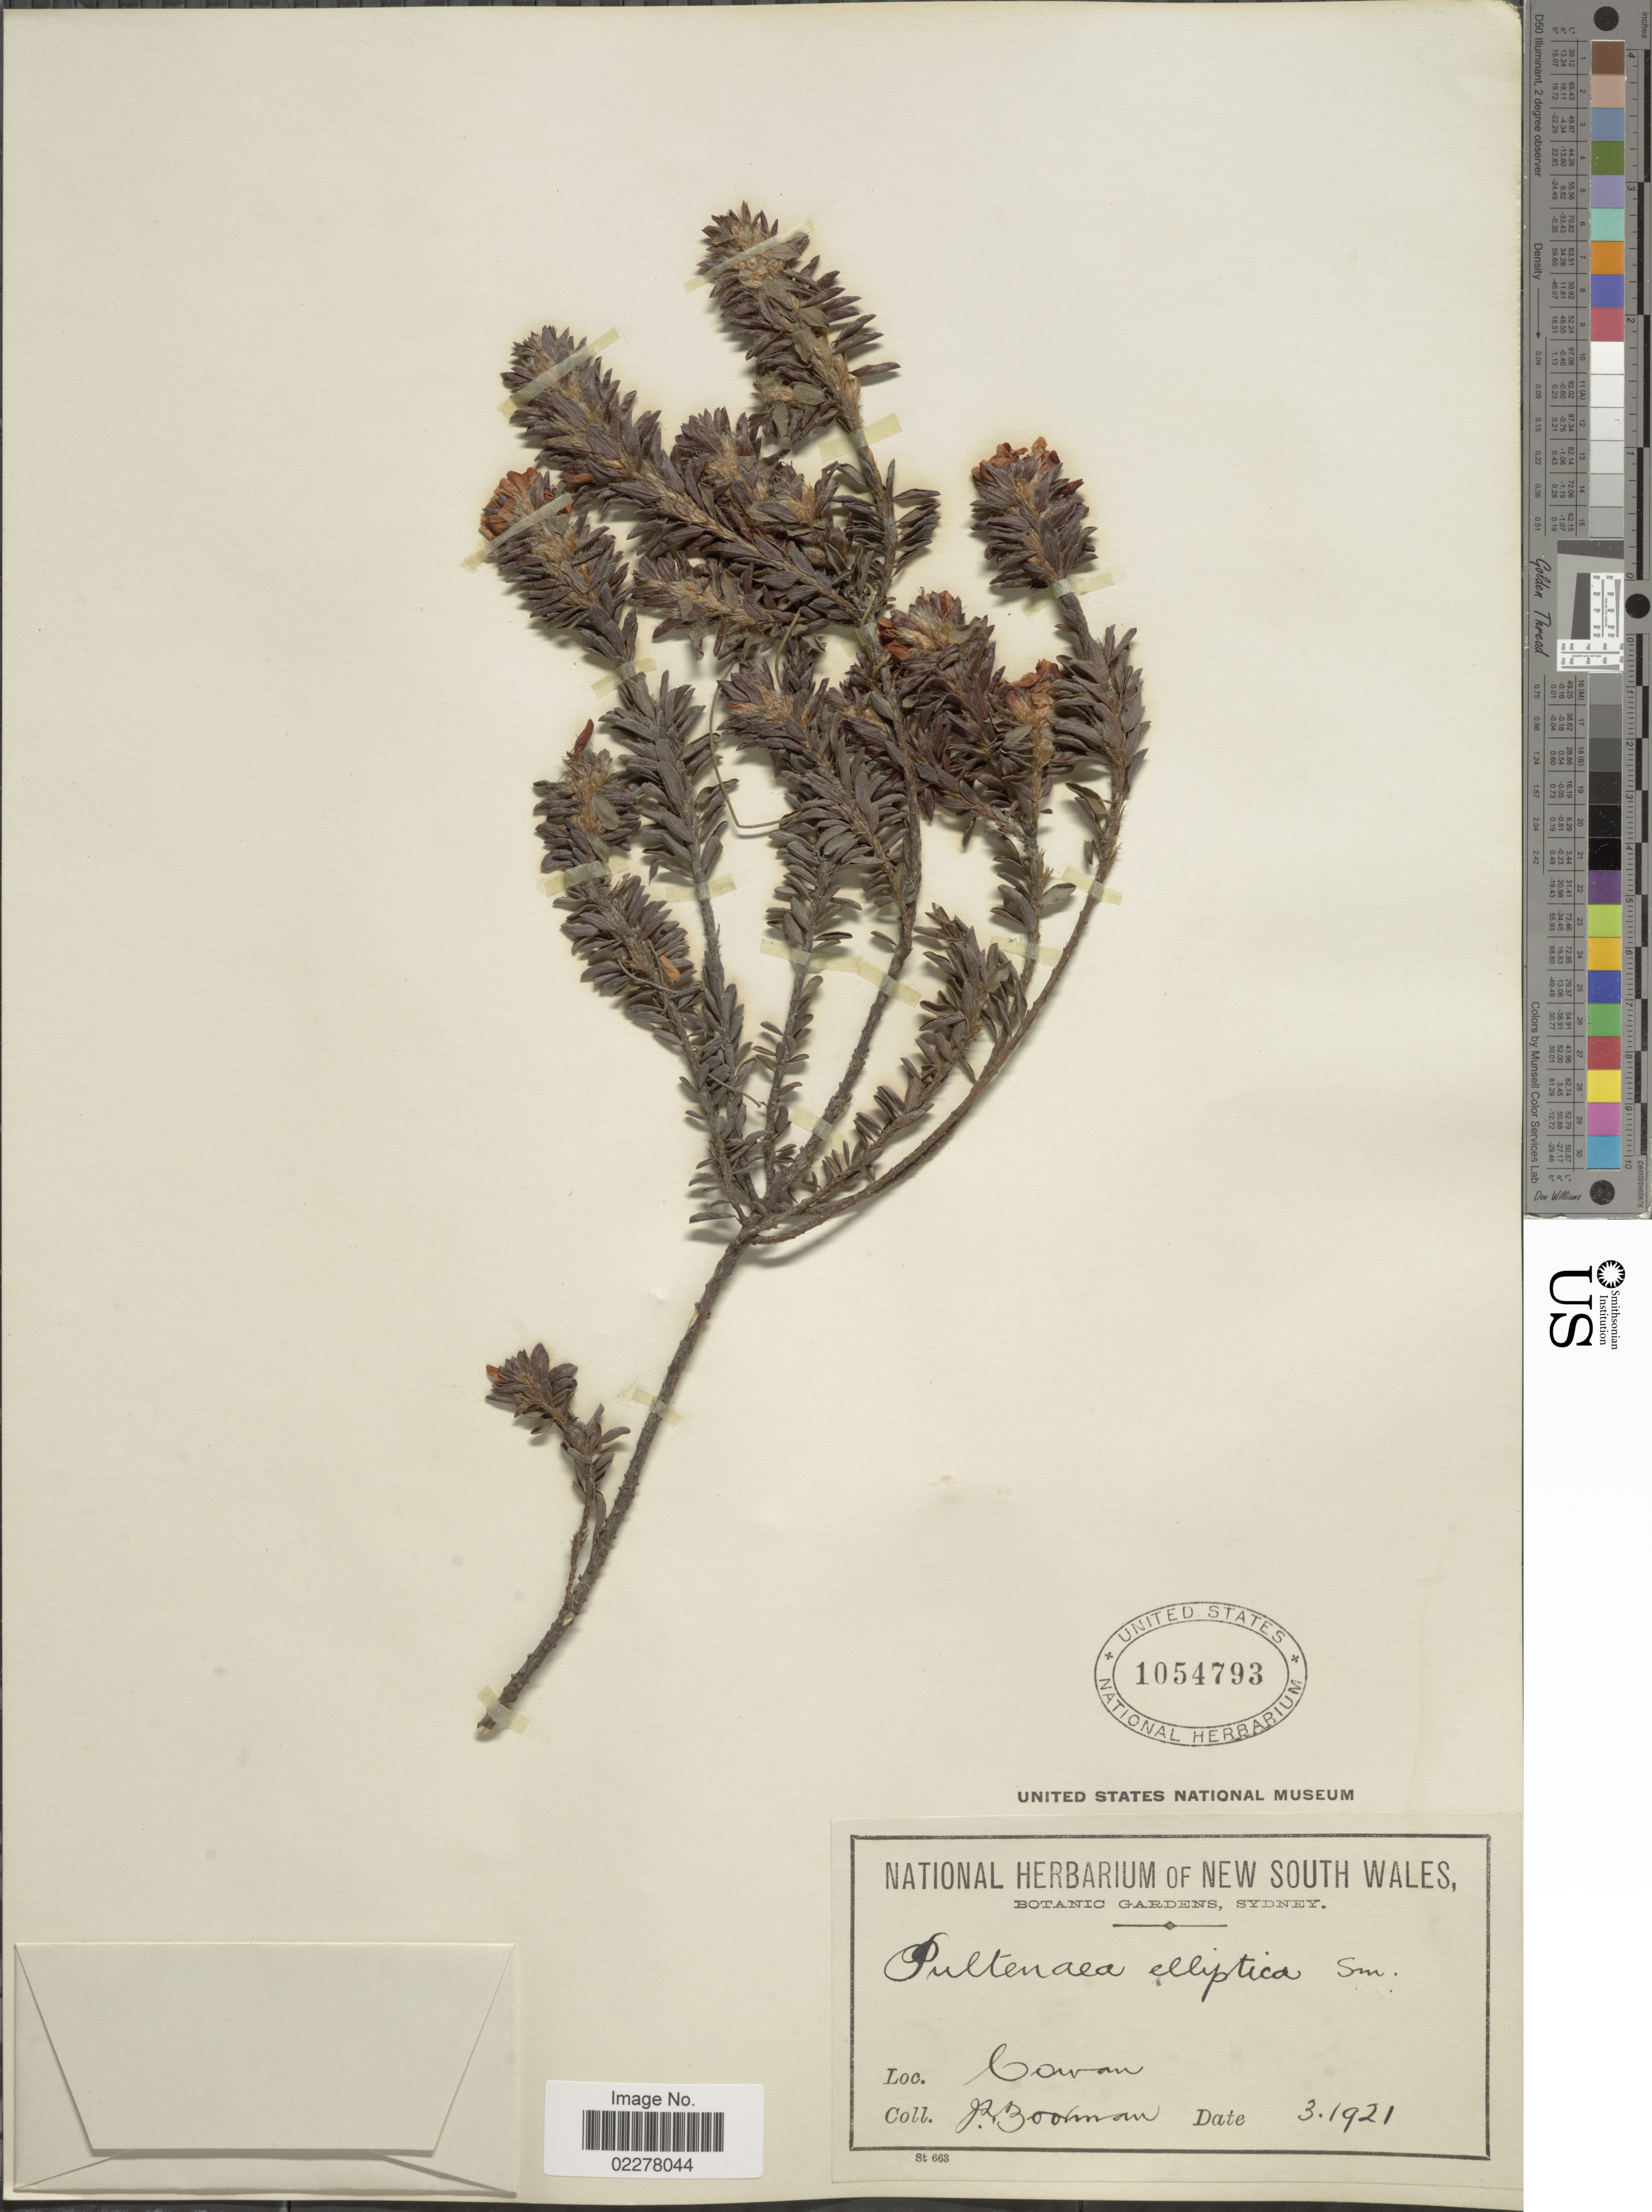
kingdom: Plantae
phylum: Tracheophyta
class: Magnoliopsida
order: Fabales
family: Fabaceae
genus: Pultenaea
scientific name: Pultenaea tuberculata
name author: Pers.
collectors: J. Boorman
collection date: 1921-03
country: Australia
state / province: New South Wales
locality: Cowan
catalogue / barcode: US 1054793